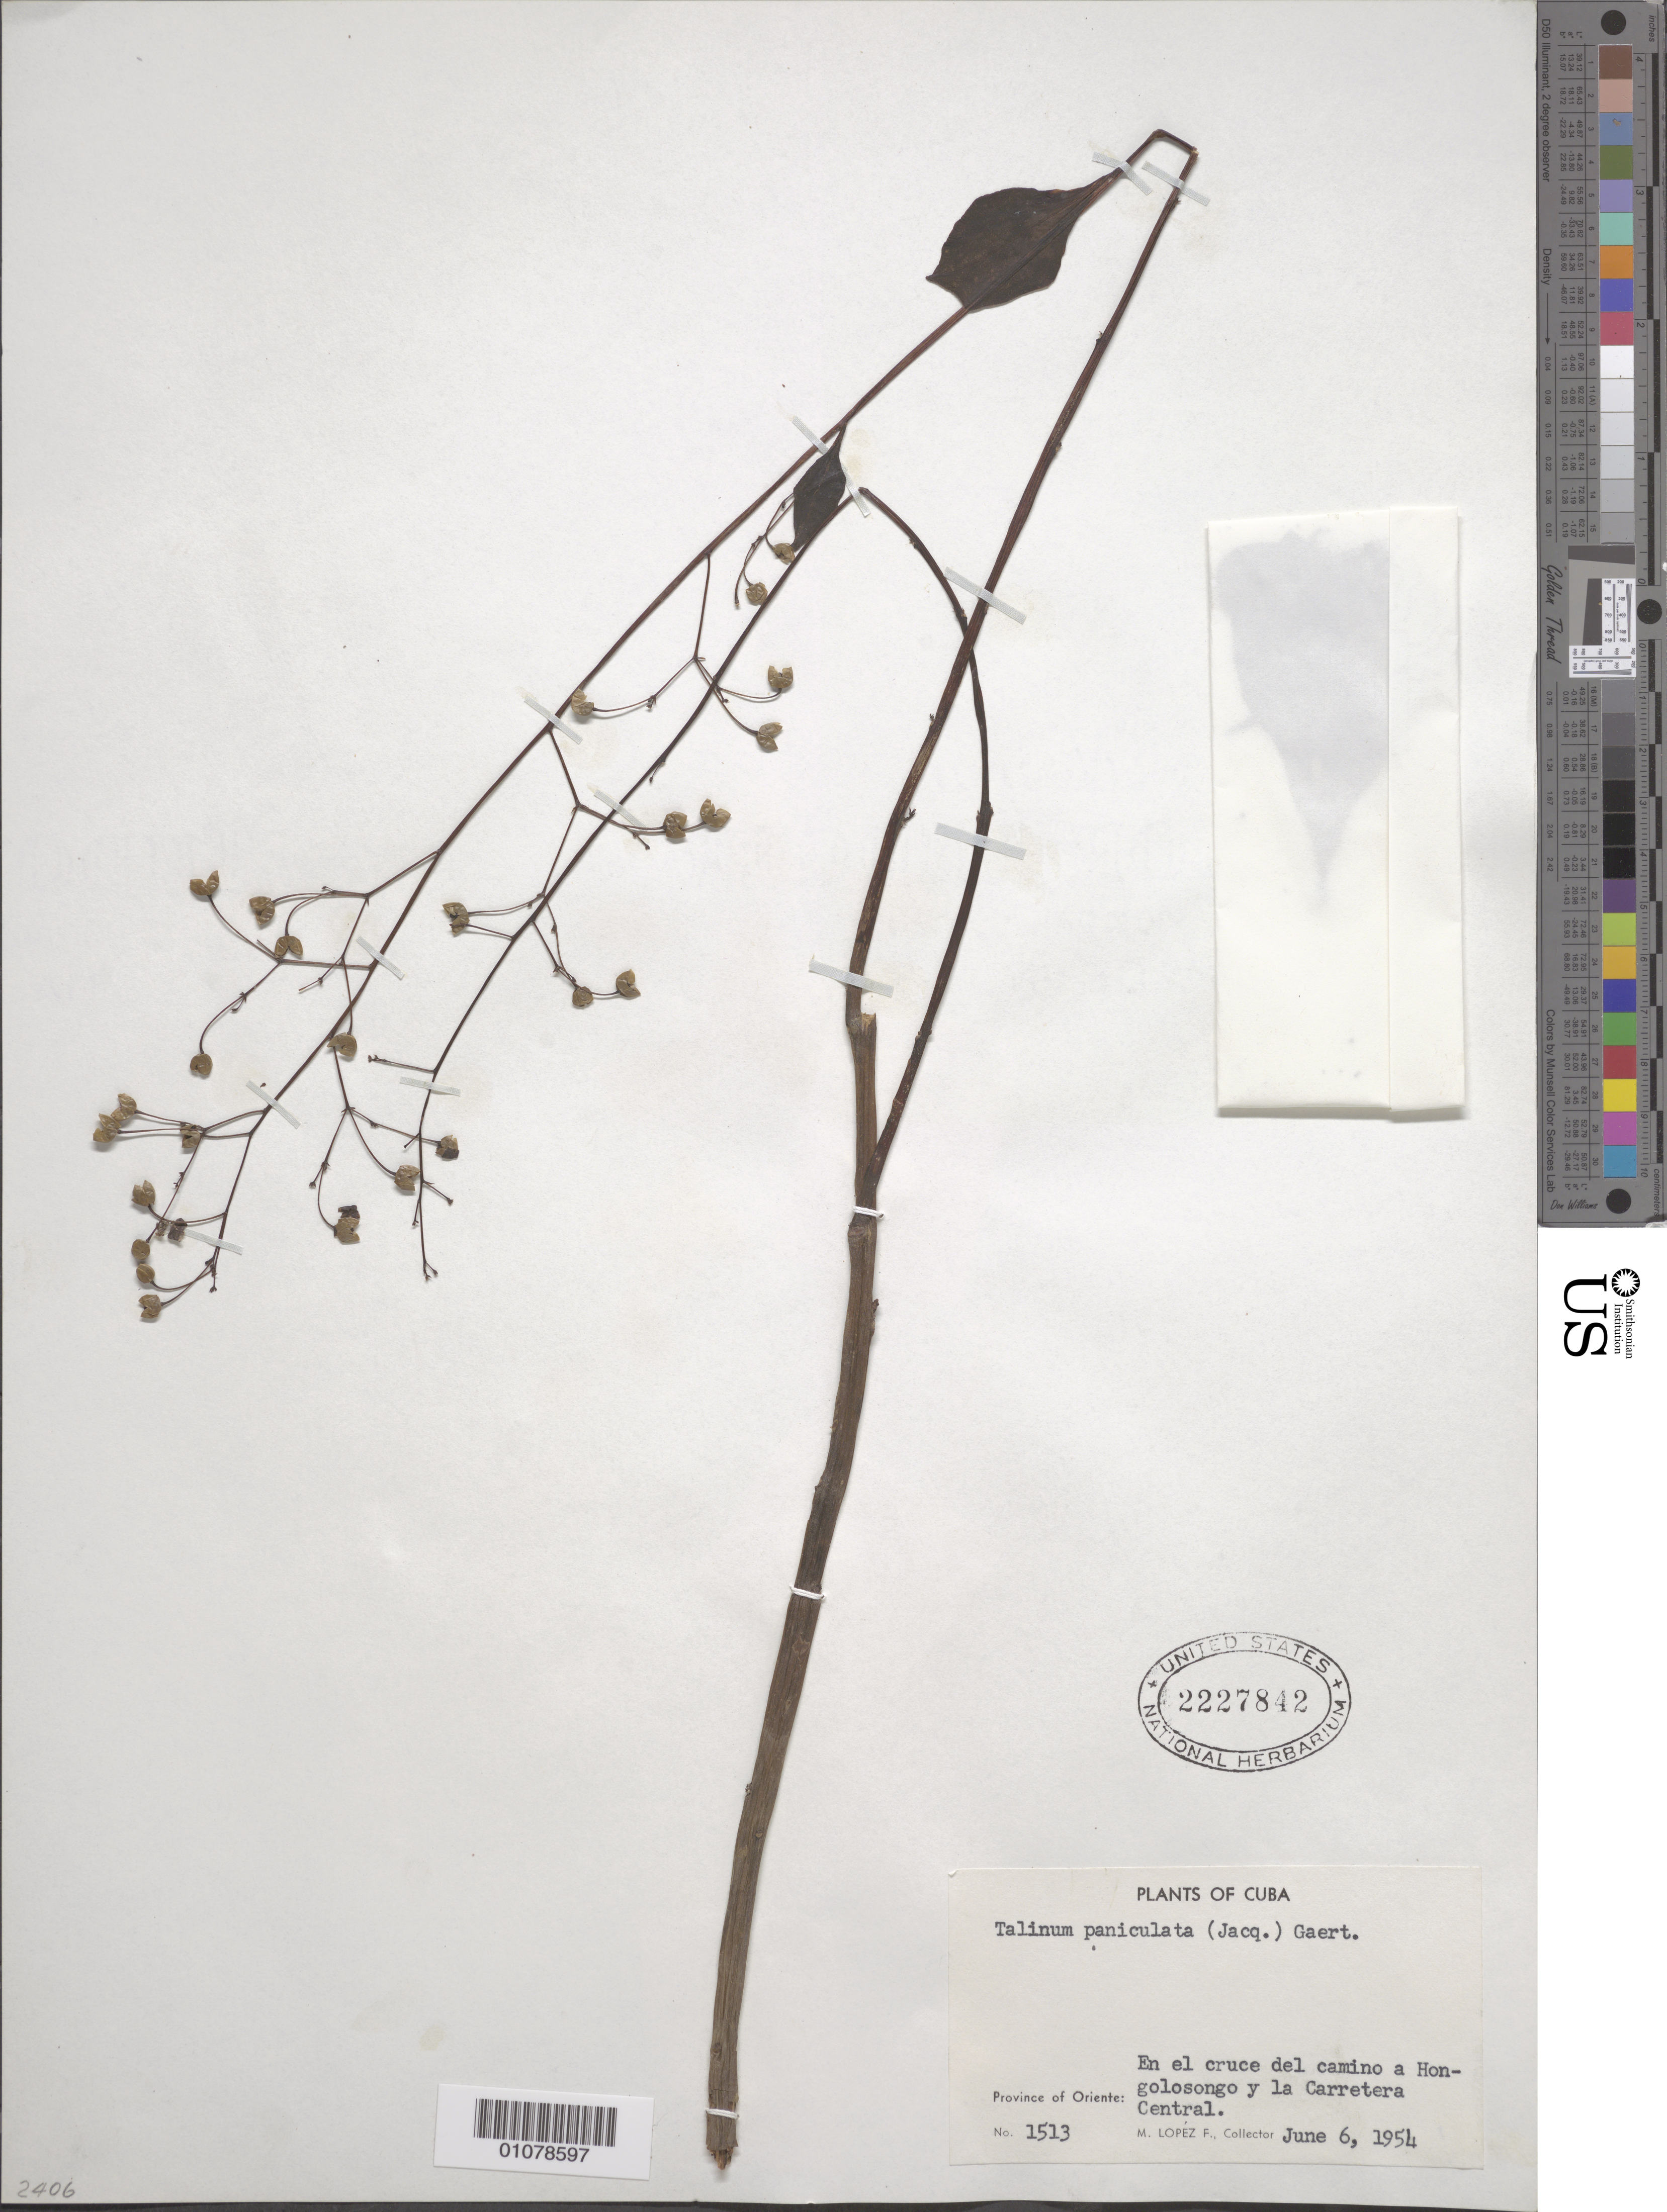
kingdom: Plantae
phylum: Tracheophyta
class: Magnoliopsida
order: Caryophyllales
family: Talinaceae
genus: Talinum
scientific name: Talinum paniculatum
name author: (Jacq.) Gaertn.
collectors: M. López Figueiras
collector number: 1513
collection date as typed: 06 Jun 1954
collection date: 1954-06-06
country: Cuba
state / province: Santiago de Cuba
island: Cuba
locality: Province of Oriente: En el cruse del camino a Hongolosongo y la Carretera Central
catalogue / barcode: US 2227842